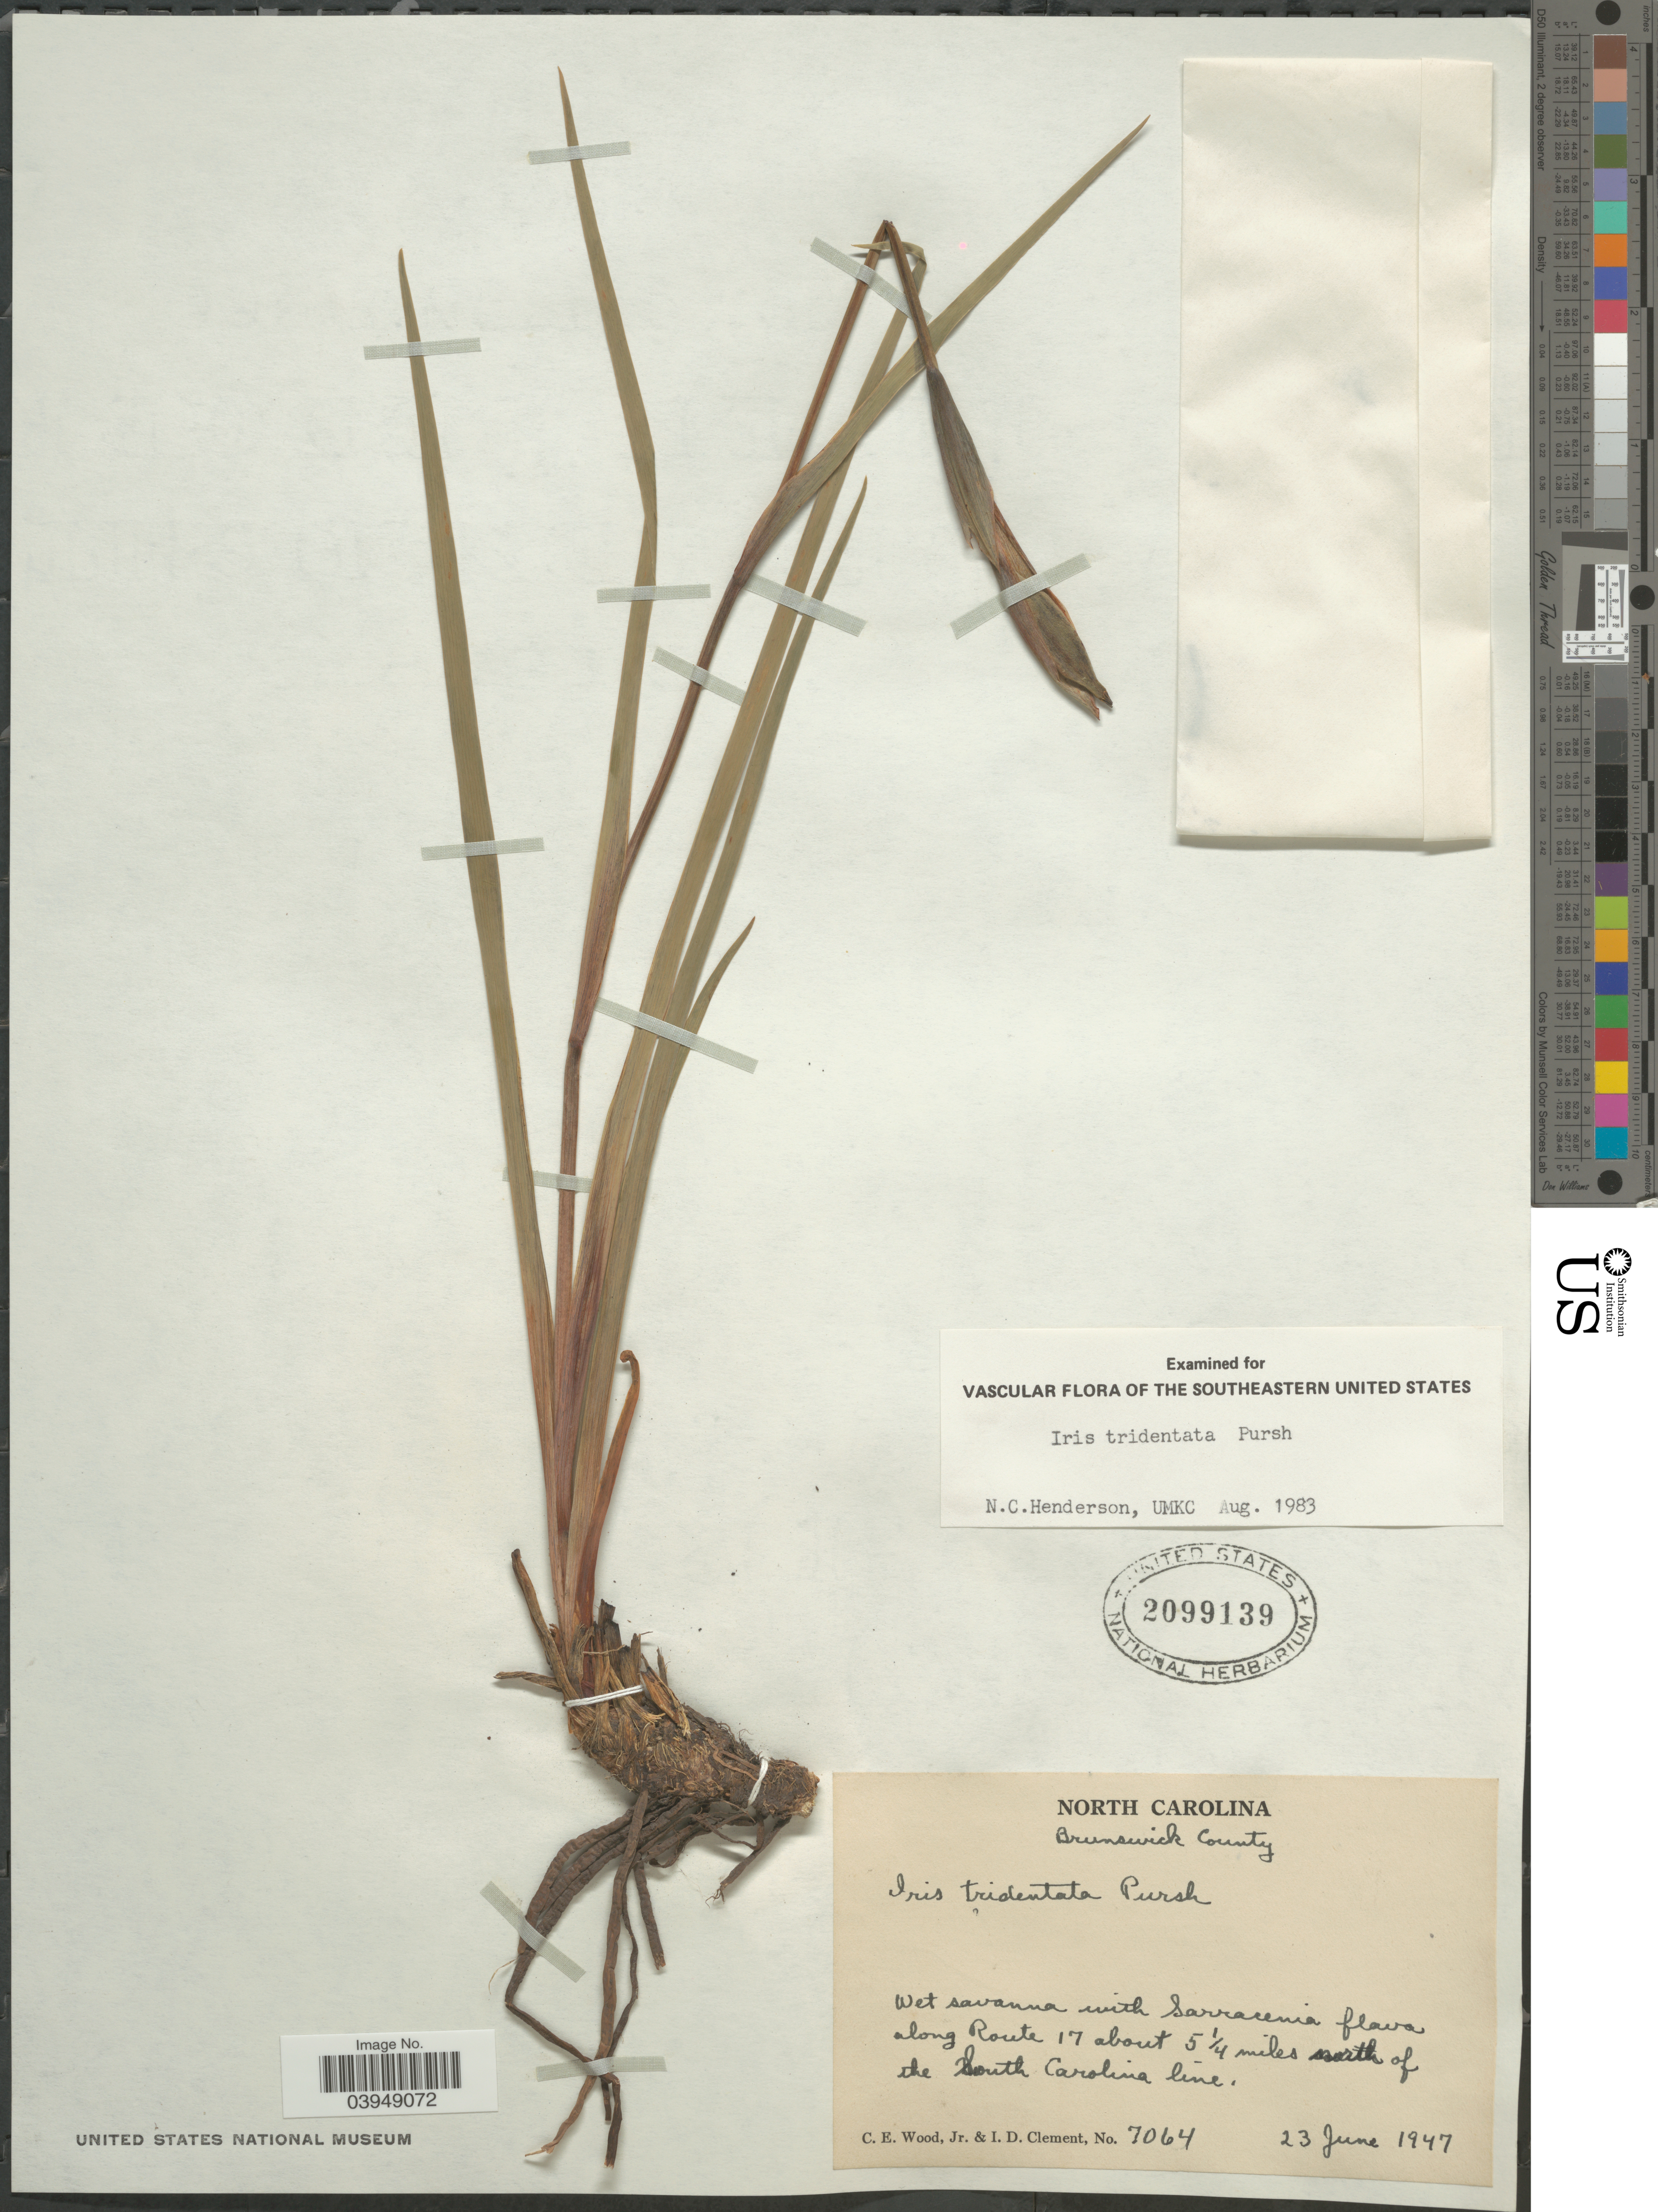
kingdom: Plantae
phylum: Tracheophyta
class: Liliopsida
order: Asparagales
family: Iridaceae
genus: Iris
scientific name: Iris tridentata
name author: Pursh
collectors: C. Wood & I. Clement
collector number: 7064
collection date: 1947-06-23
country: United States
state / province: North Carolina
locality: Brunswick County. Along route 17 about 5¼ miles north of the South Carolina line.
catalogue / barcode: US 2099139